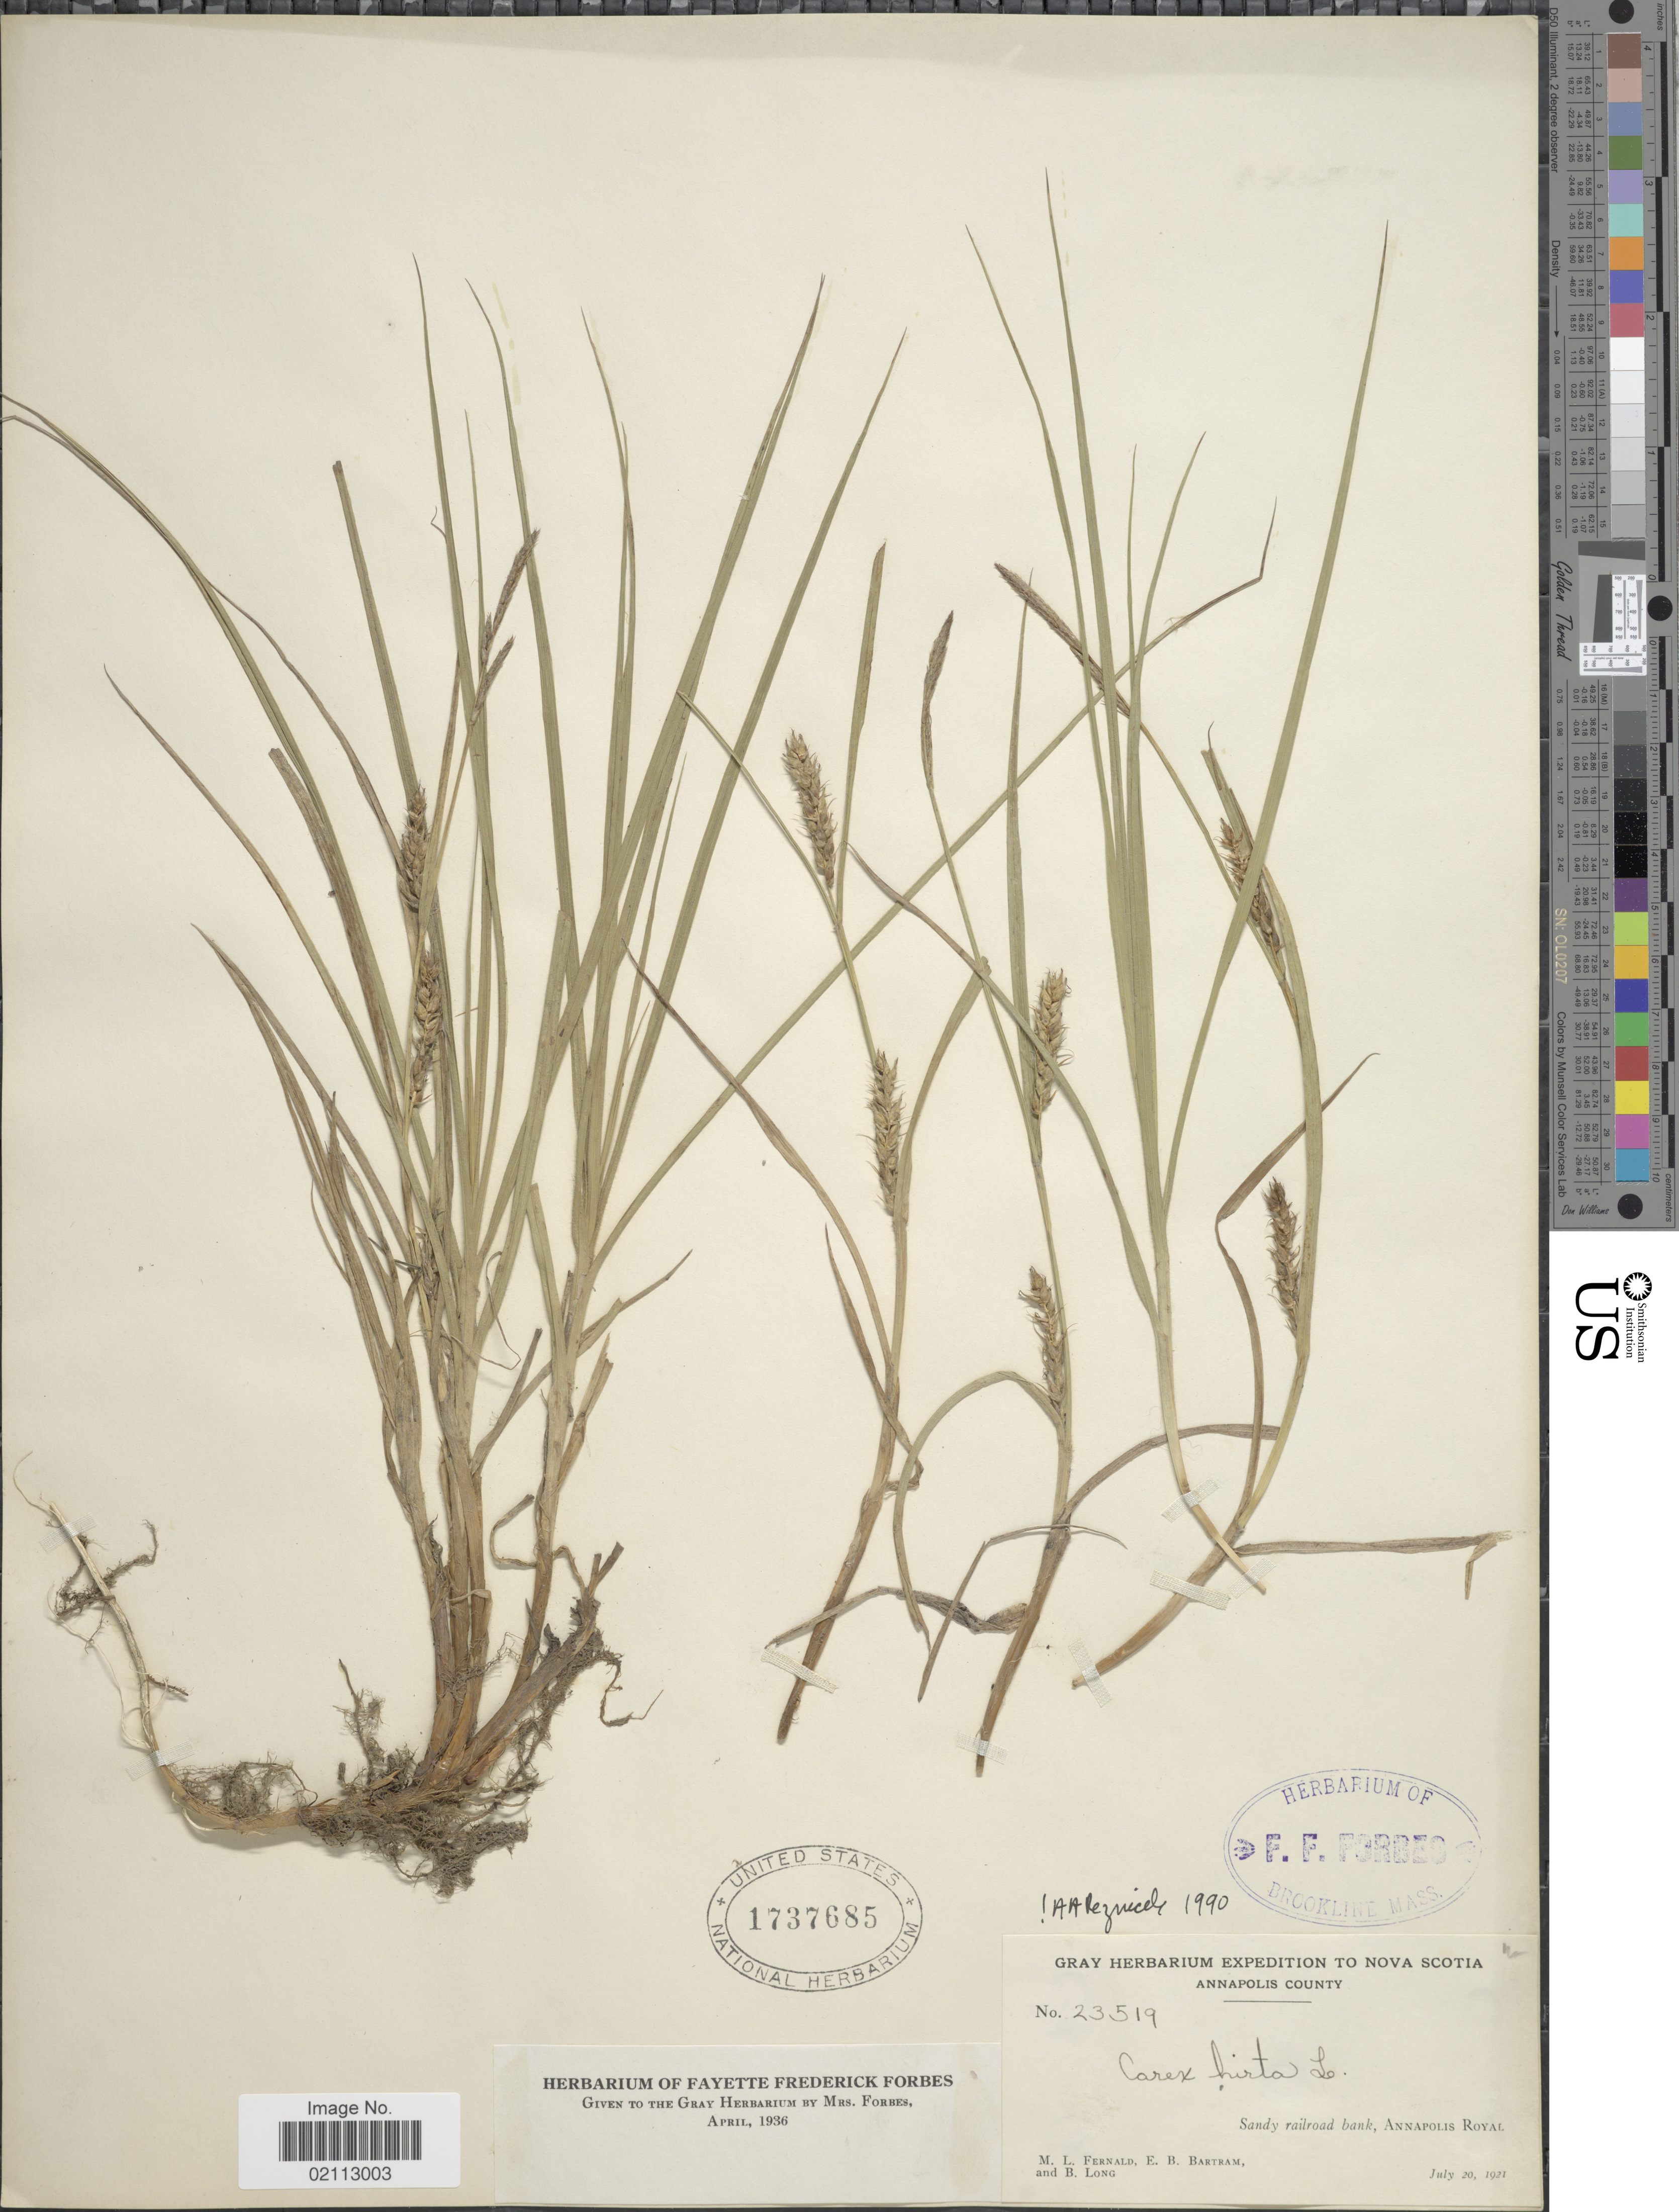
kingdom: Plantae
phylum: Tracheophyta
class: Liliopsida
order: Poales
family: Cyperaceae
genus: Carex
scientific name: Carex hirta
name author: L.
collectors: M. L. Fernald, E. B. Bartram & B. Long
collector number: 23519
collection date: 1921-07-20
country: Canada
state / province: Nova Scotia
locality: Annapolis County. Sandy railroad bank, Annapolis Royal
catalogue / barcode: US 1737685